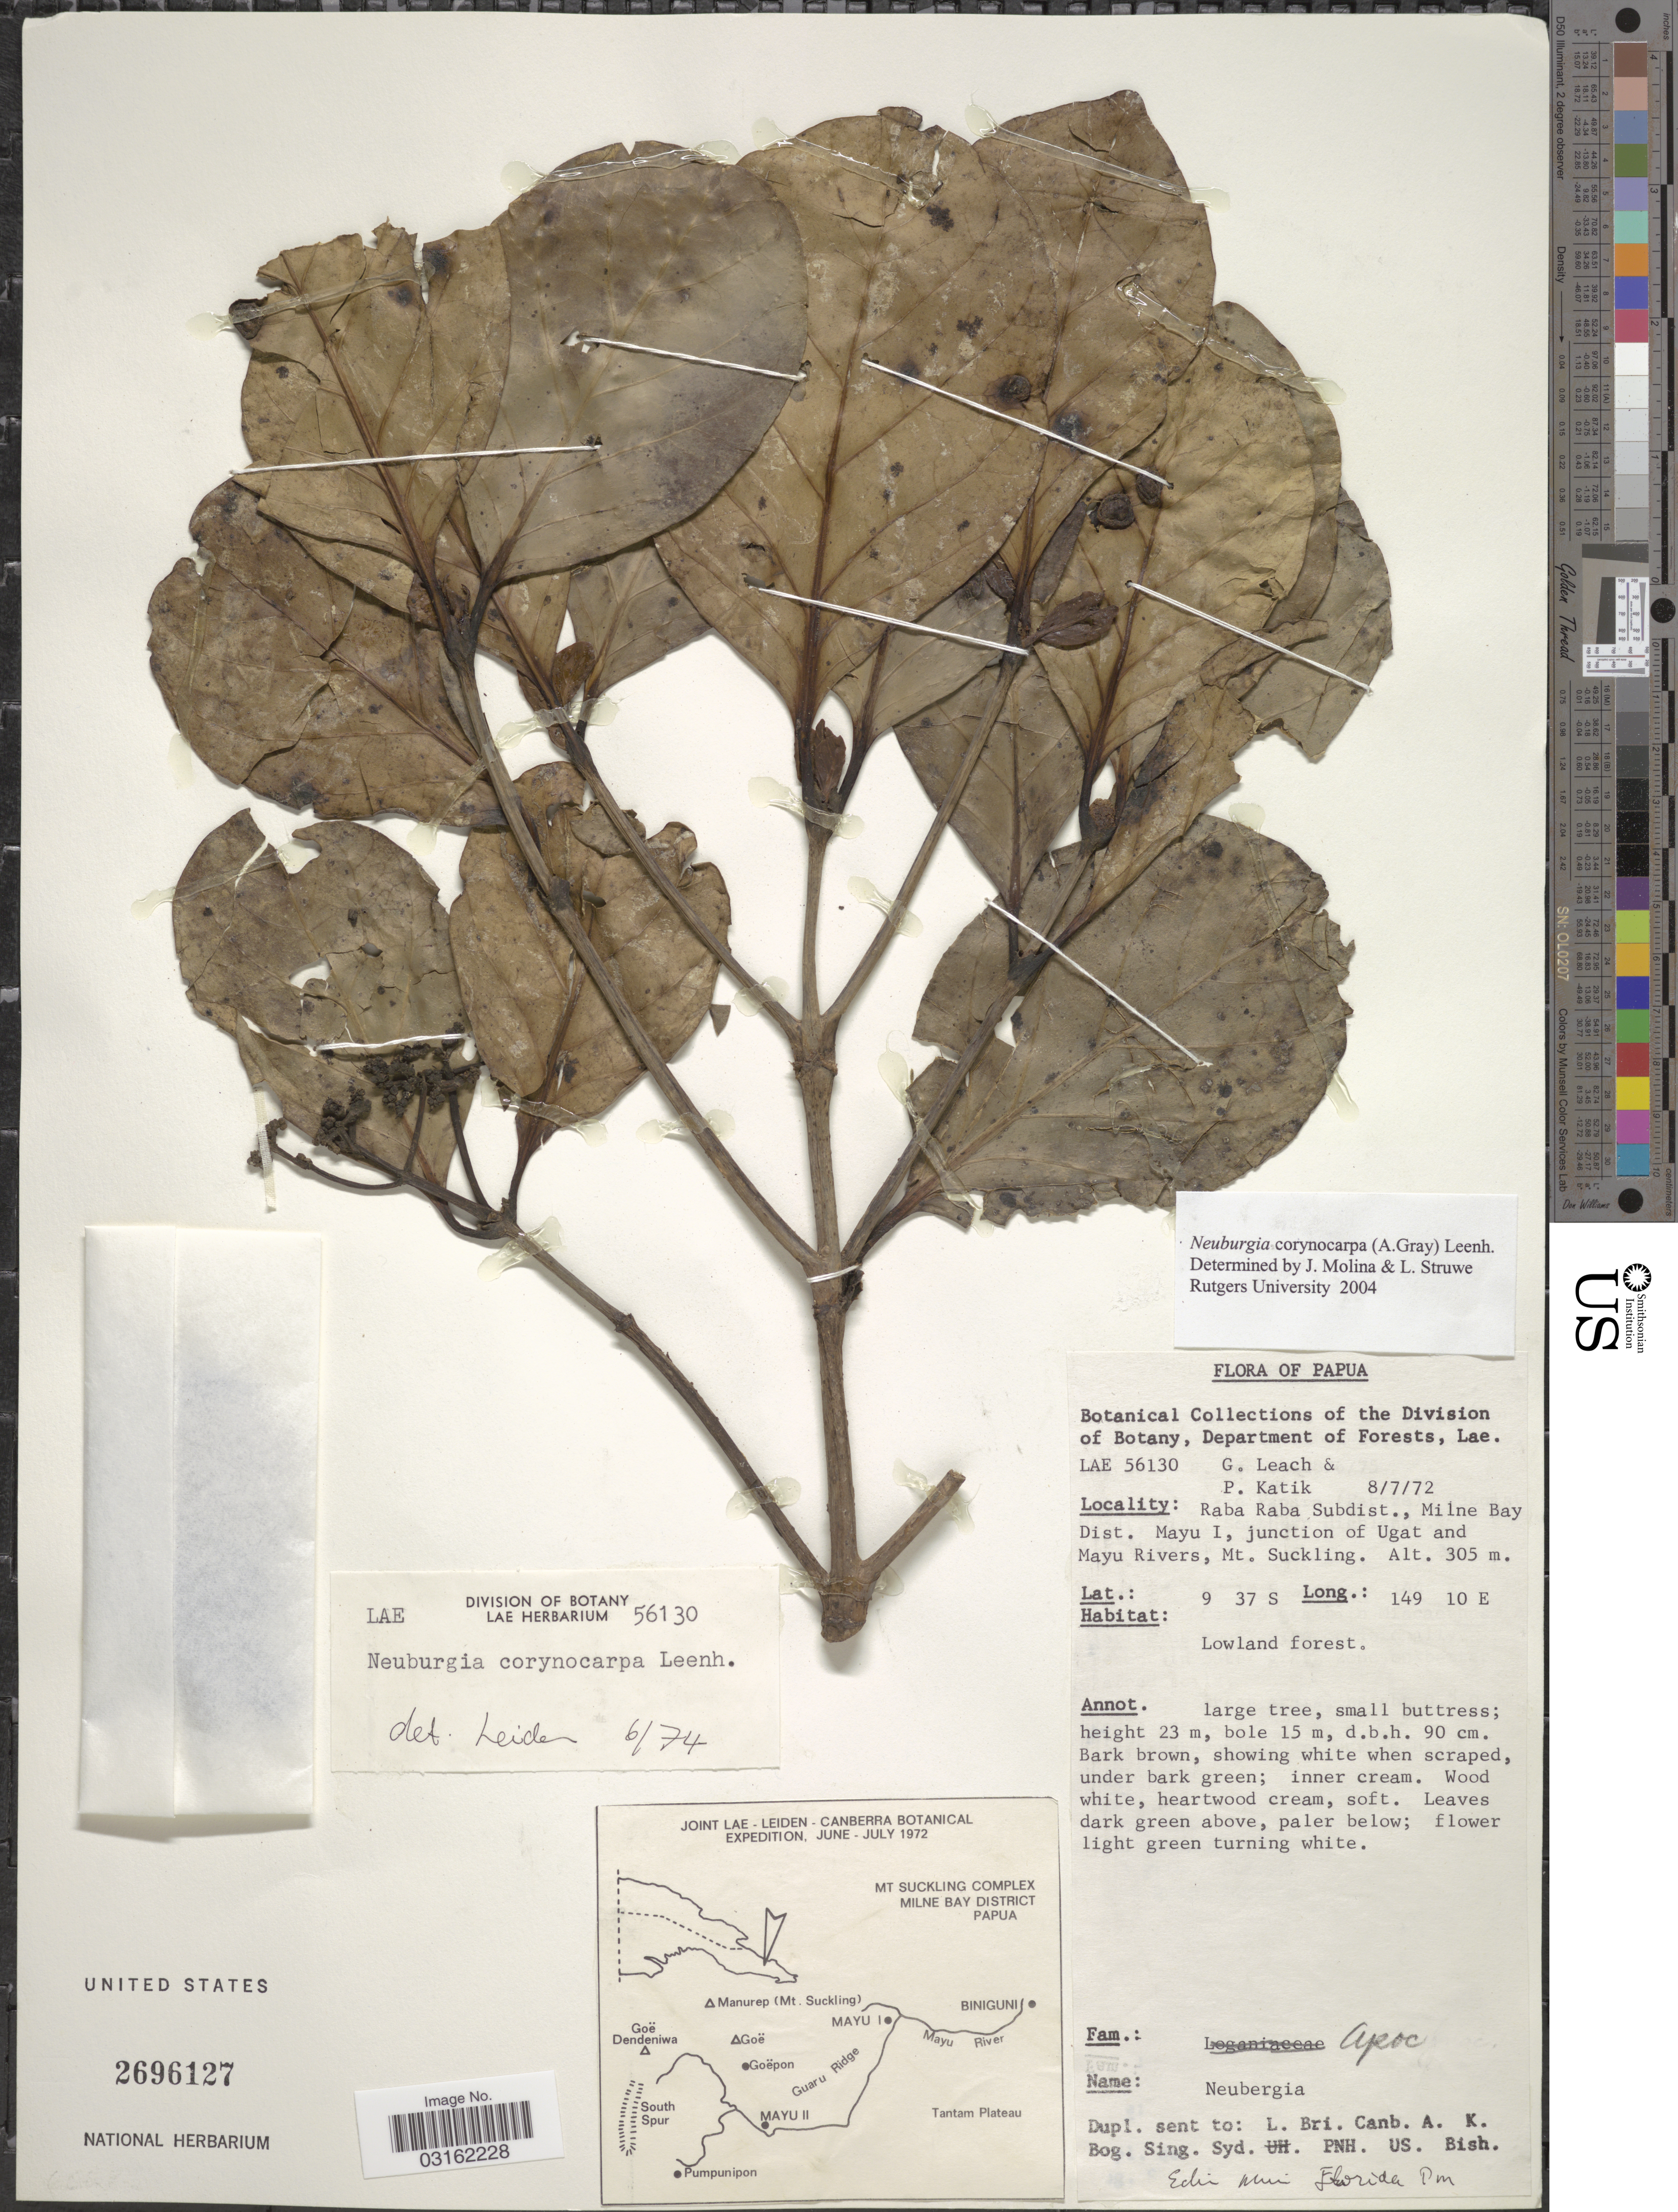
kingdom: Plantae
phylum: Tracheophyta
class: Magnoliopsida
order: Gentianales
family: Loganiaceae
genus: Neuburgia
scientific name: Neuburgia corynocarpa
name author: (A. Gray) Leenh.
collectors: G. Leach & P. Katik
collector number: LAE56130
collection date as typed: Transcribed d/m/y: 8/7/72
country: Papua New Guinea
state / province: Milne Bay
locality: Raba Raba Subdist., Milne Bay Dist. Mayu I, junction of Ugat and Mayu Rivers, Mt. Suckling.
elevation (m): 305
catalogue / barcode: US 2696127